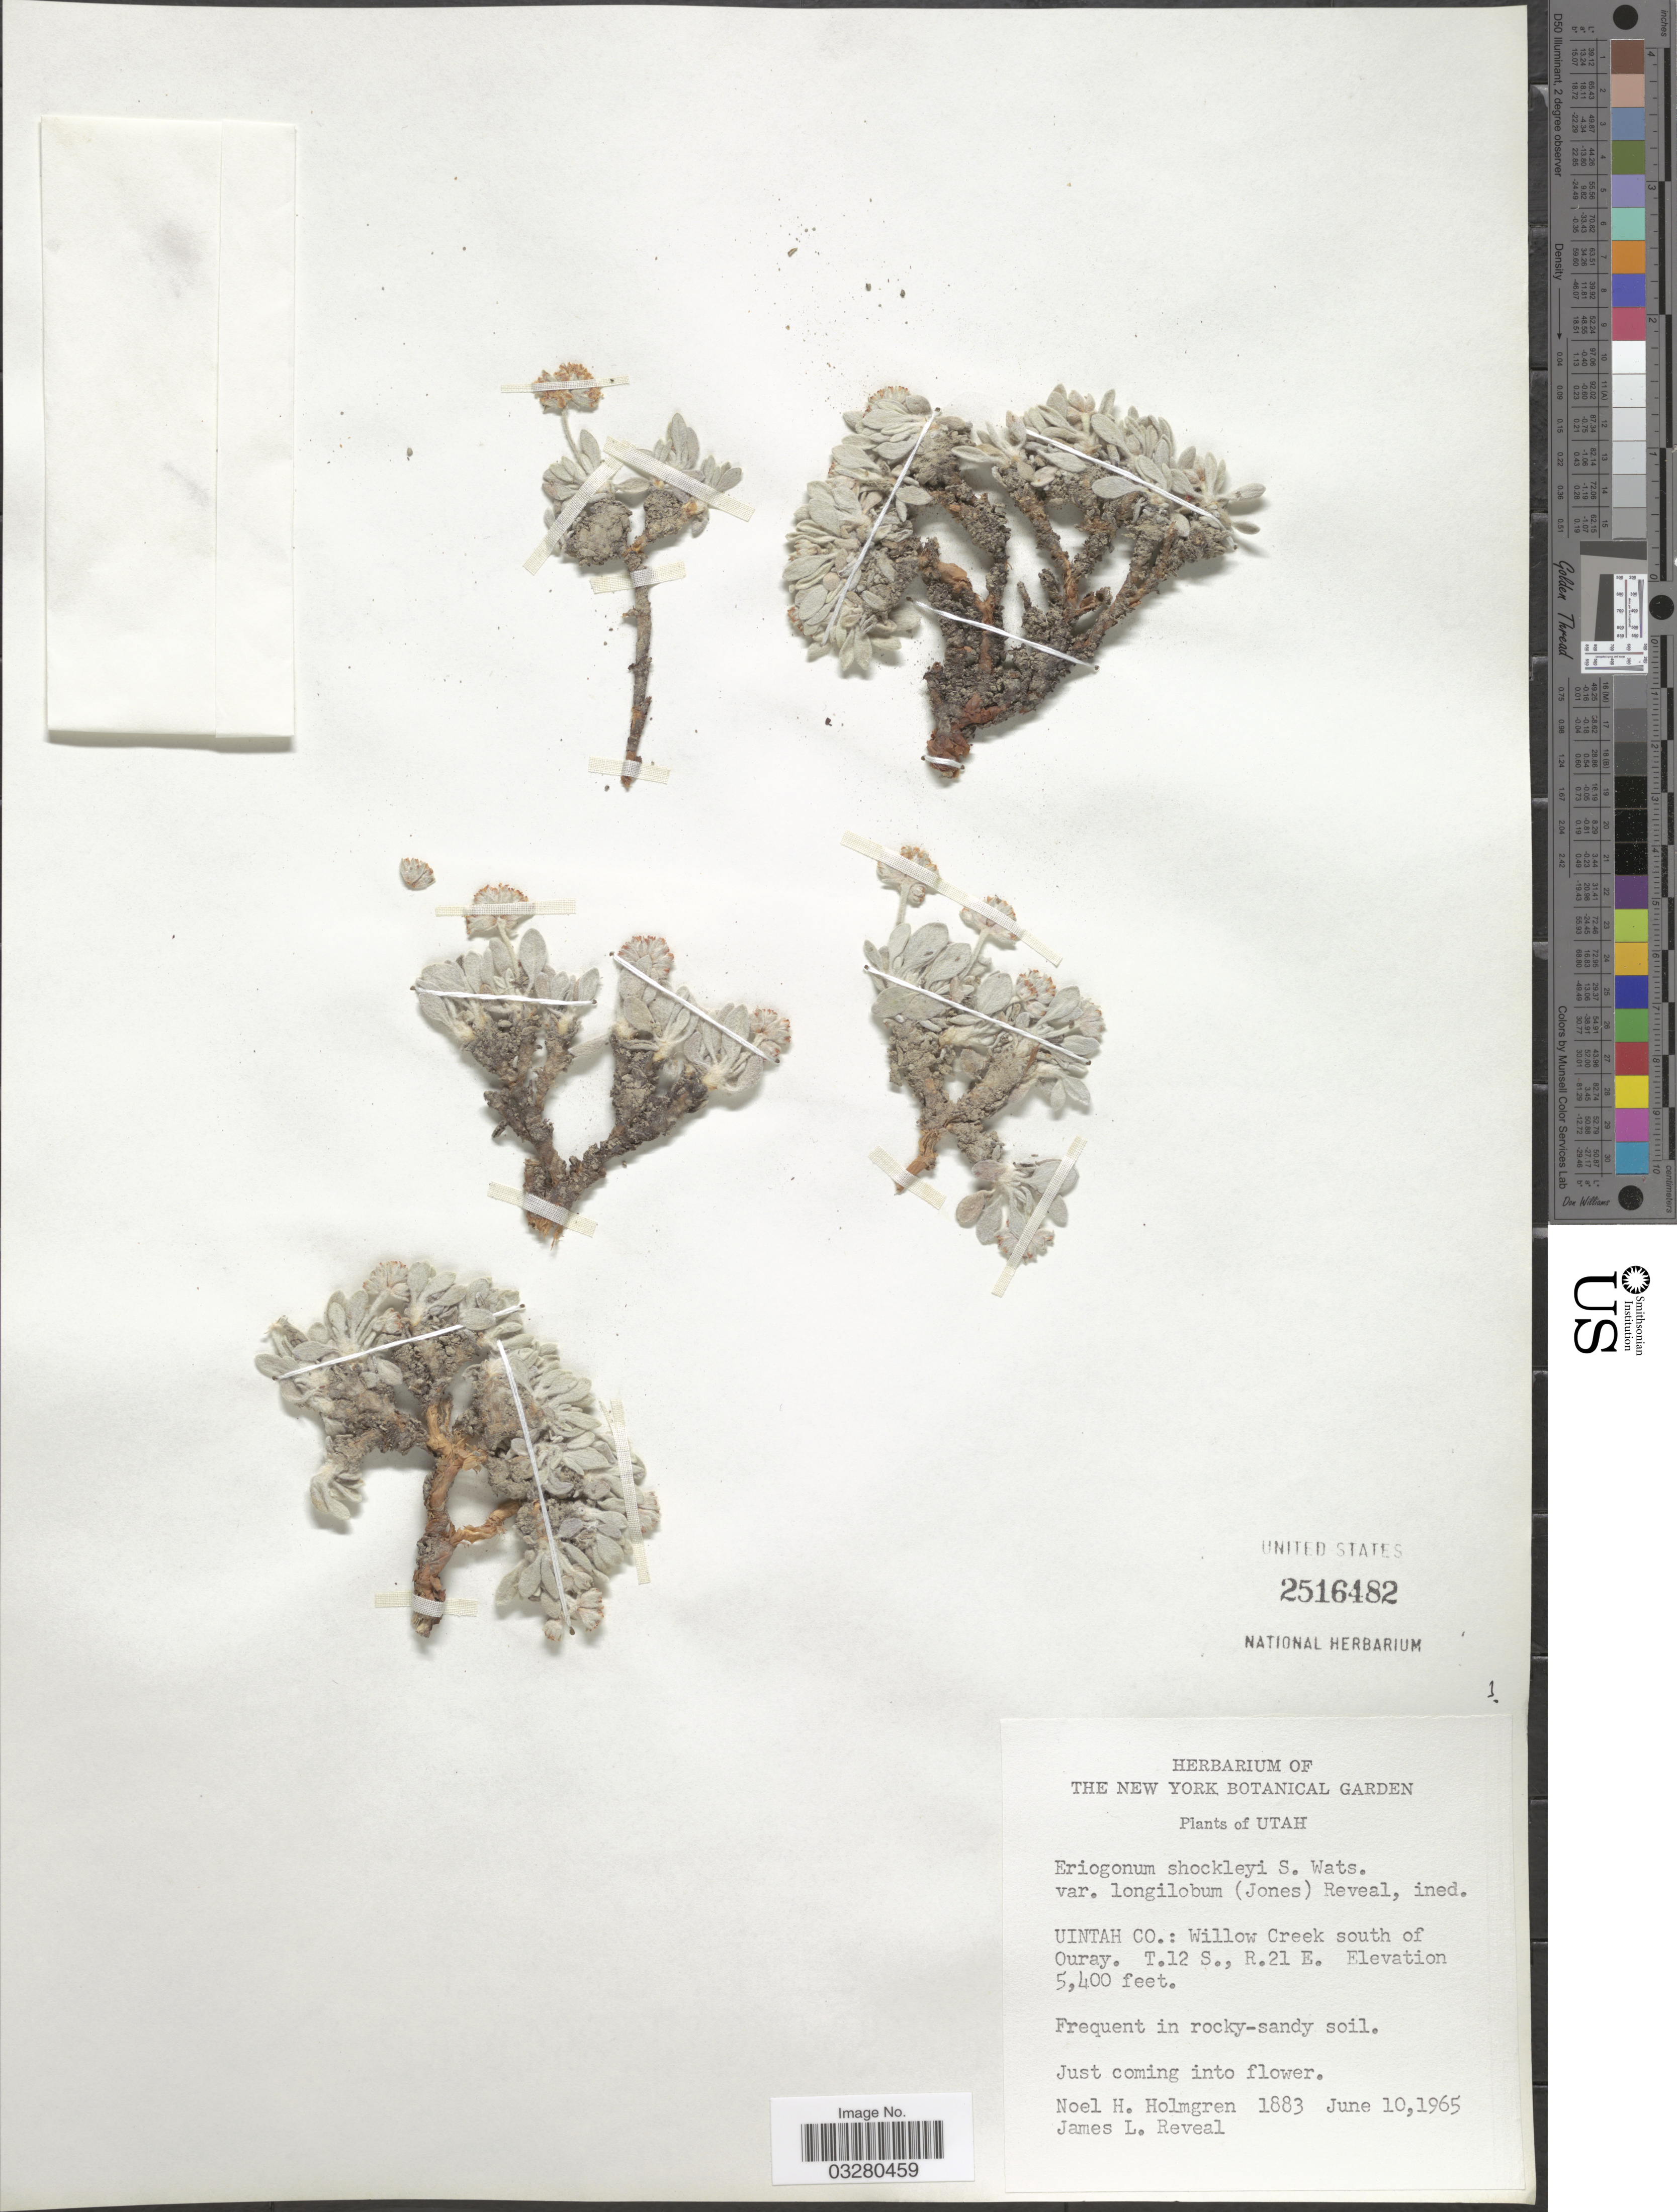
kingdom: Plantae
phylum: Tracheophyta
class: Magnoliopsida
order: Caryophyllales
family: Polygonaceae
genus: Eriogonum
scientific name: Eriogonum shockleyi var. longilobum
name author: (M.E. Jones) Reveal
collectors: N. H. Holmgren & J. L. Reveal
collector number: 1883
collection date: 1965-06-10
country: United States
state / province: Utah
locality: Uintah Co.: Willow Creek south of Ouray. T.12 S., R.21 E.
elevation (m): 1646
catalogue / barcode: US 2516482